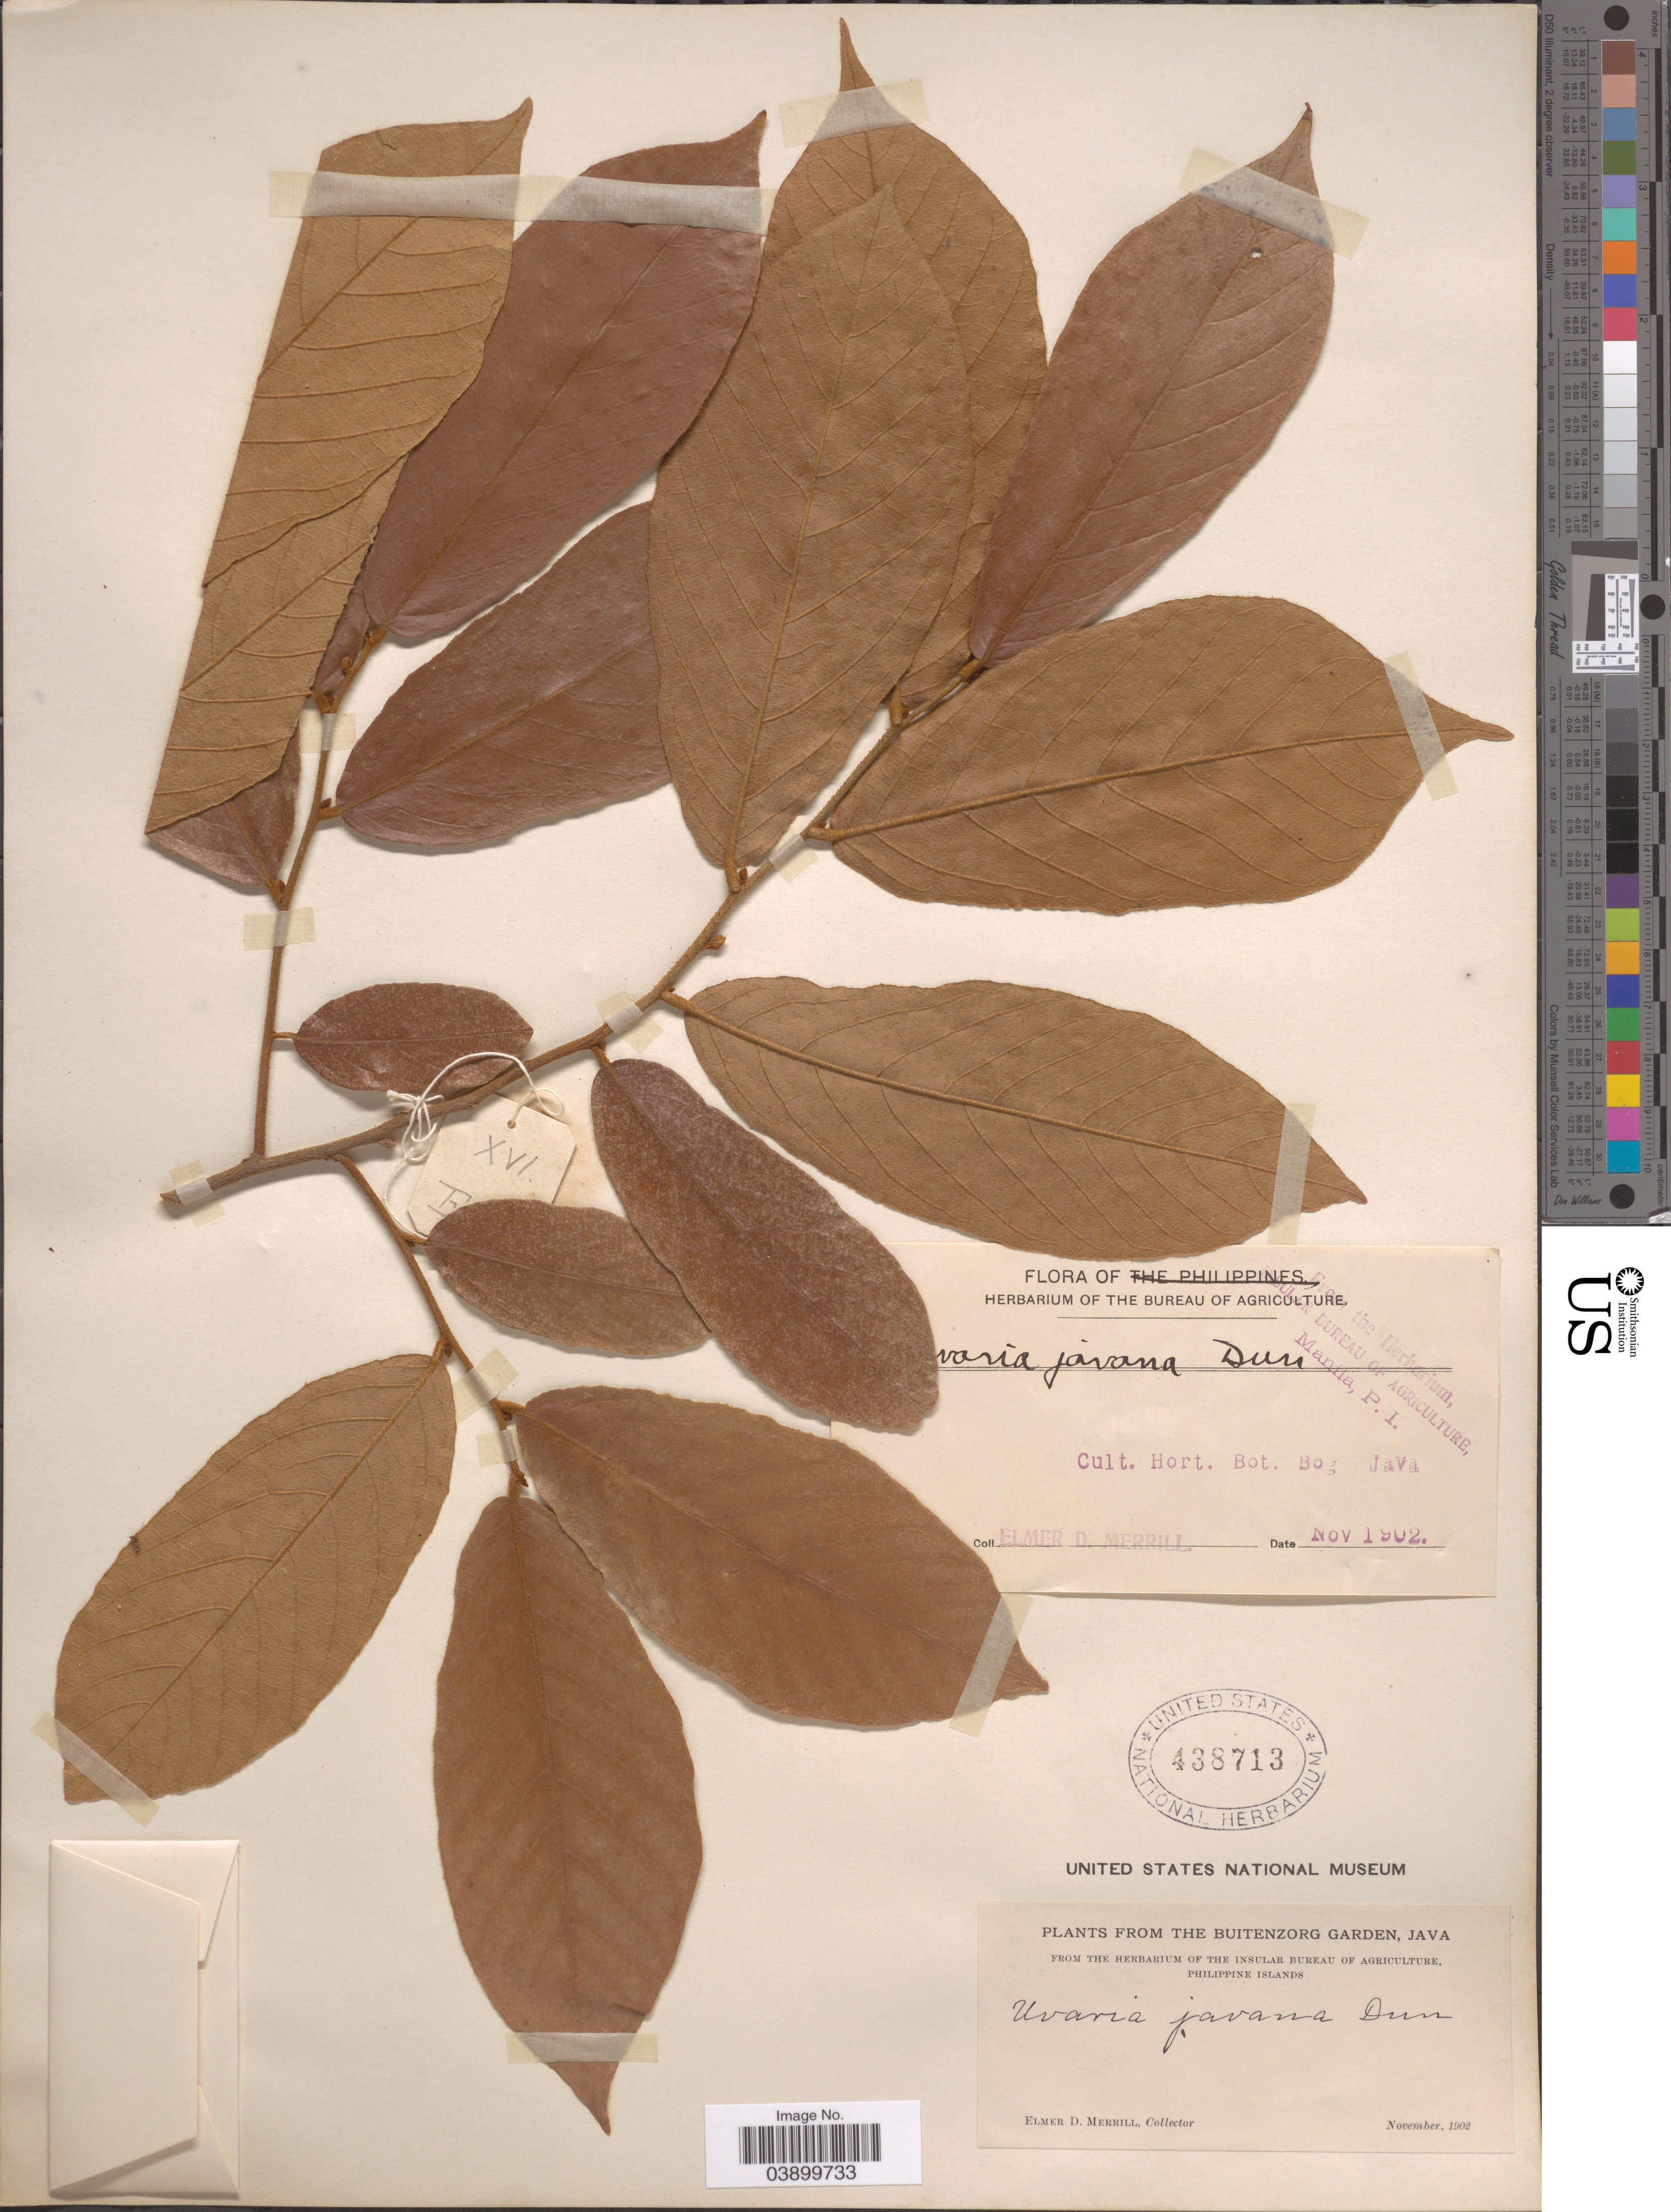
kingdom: Plantae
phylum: Tracheophyta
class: Magnoliopsida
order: Magnoliales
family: Annonaceae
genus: Uvaria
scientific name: Uvaria javana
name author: Dunal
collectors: E. D. Merrill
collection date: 1902-11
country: Indonesia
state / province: Java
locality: Cult. Hort. Bot. Bog. The Buitenzorg Garden.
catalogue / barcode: US 438713